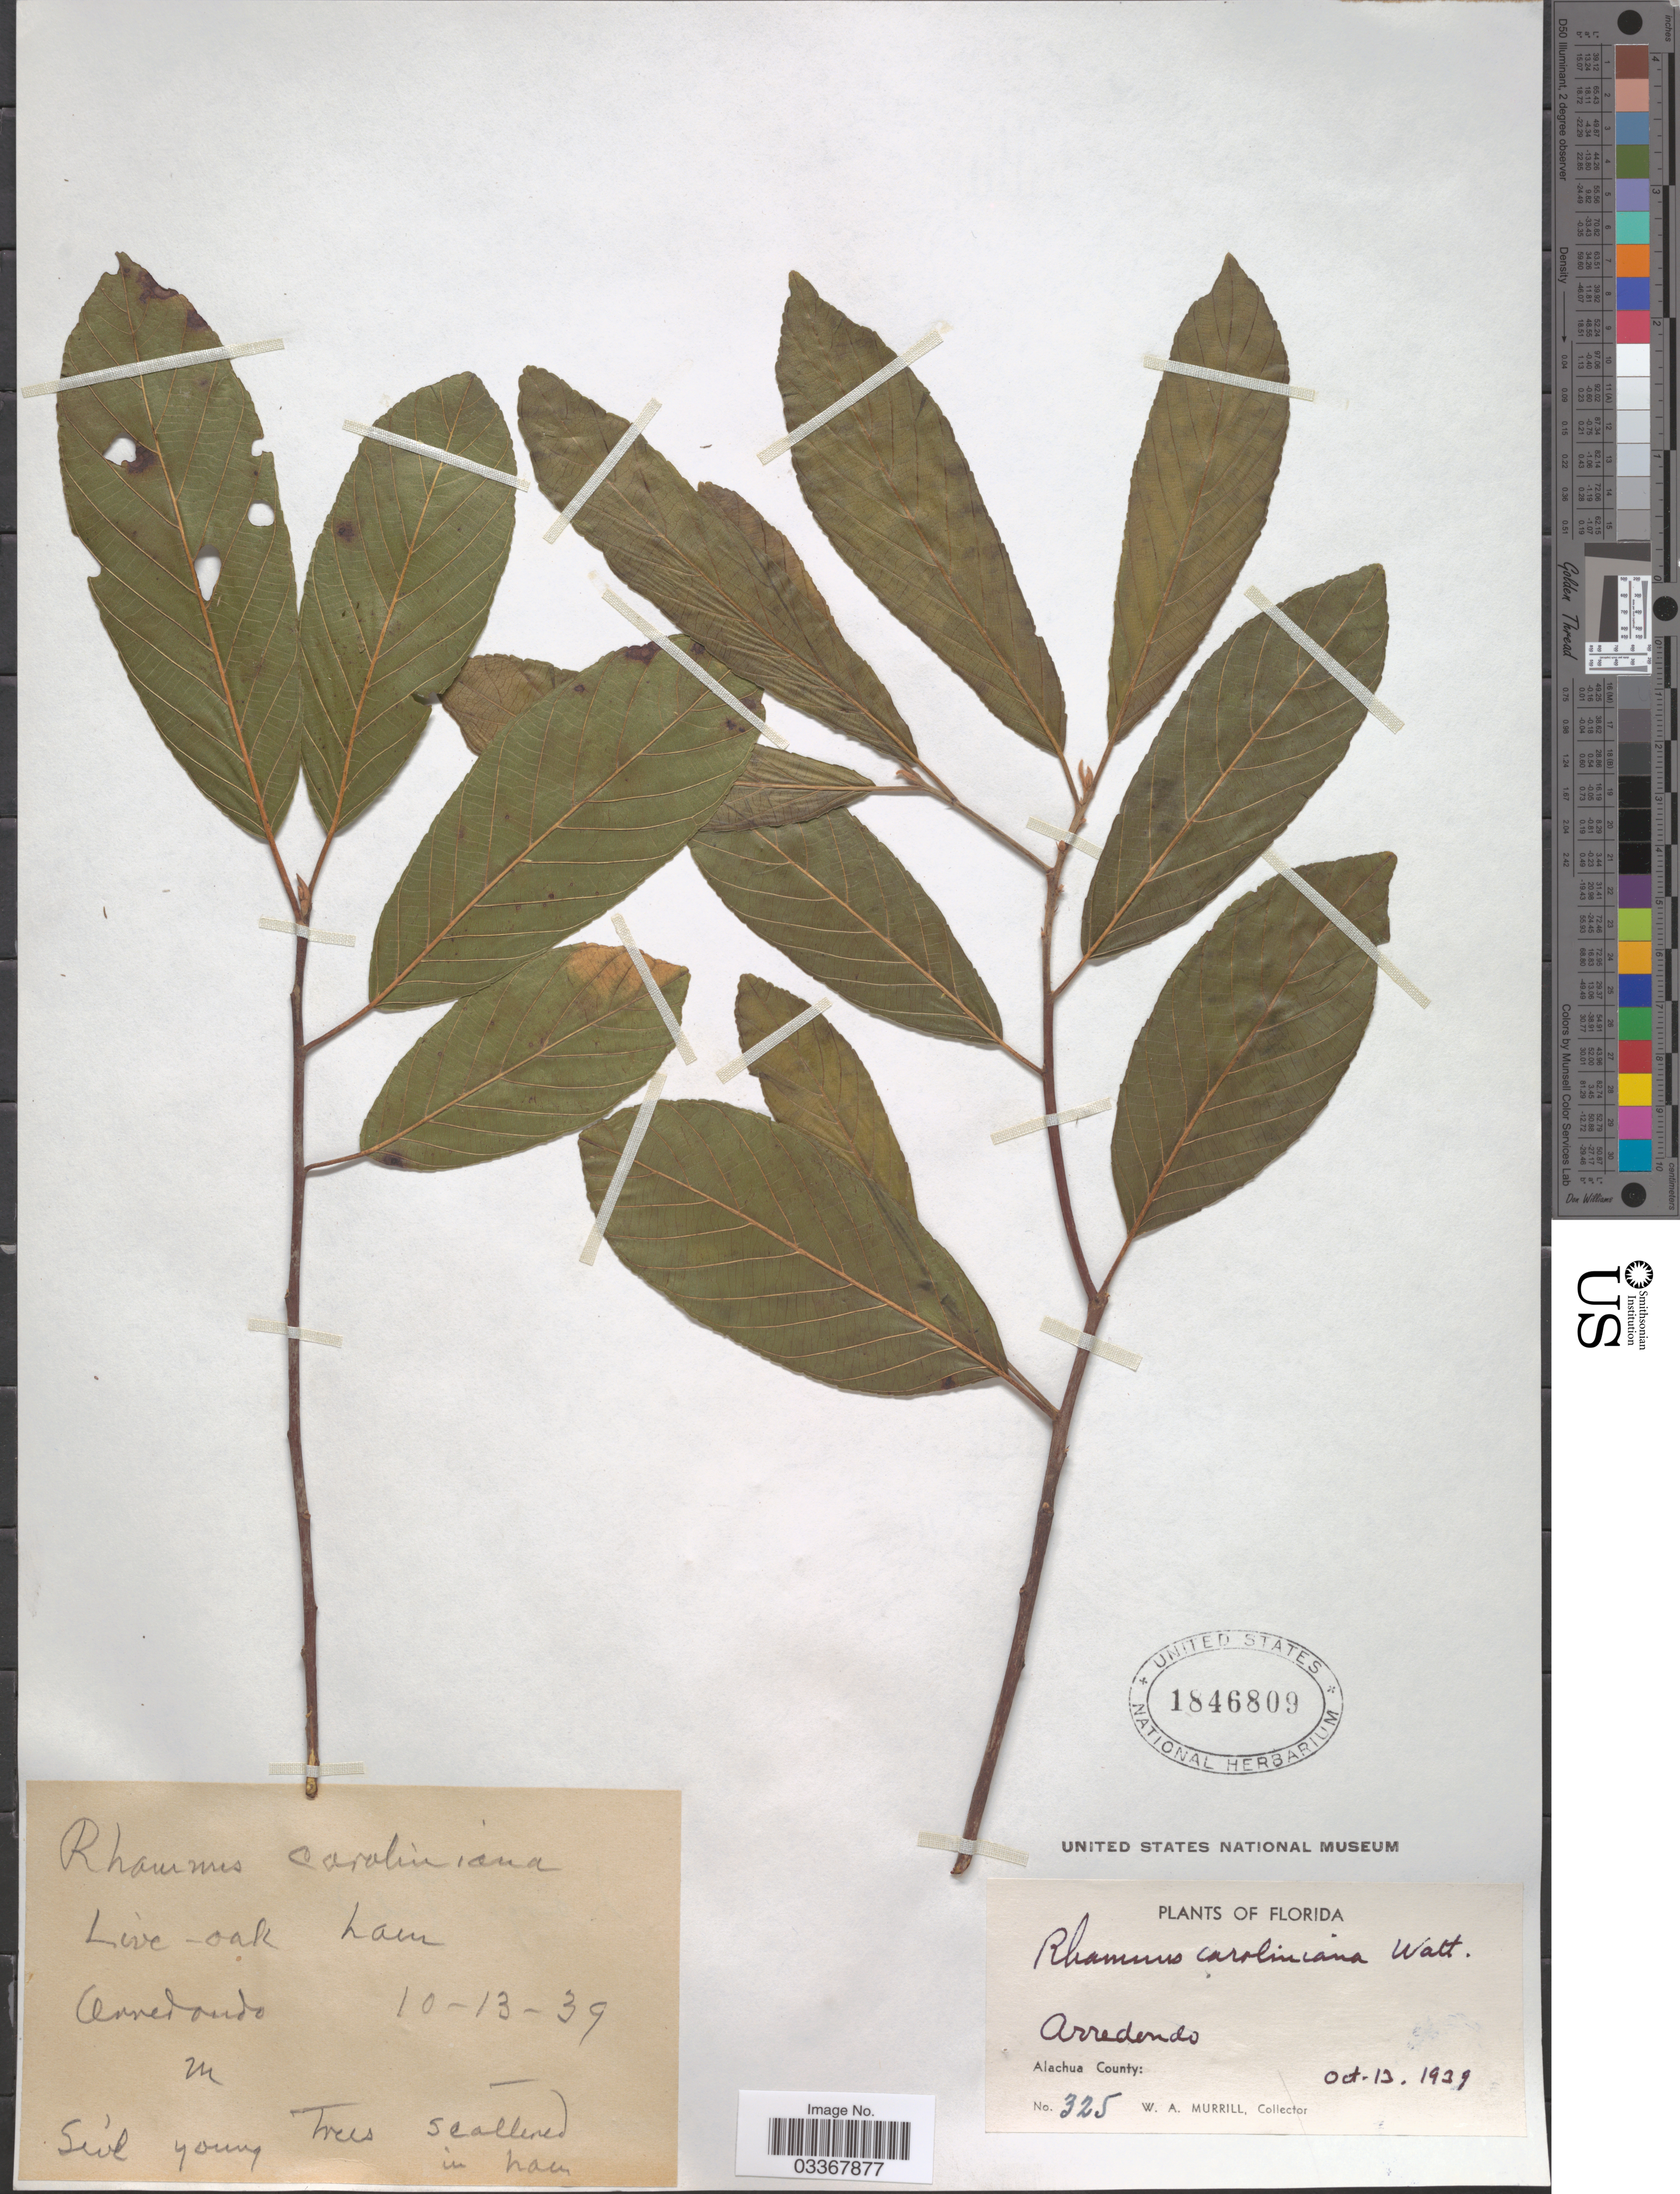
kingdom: Plantae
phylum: Tracheophyta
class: Magnoliopsida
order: Rosales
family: Rhamnaceae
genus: Frangula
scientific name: Frangula caroliniana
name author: (Walter) A. Gray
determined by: Strong, Mark T., (BOT), Smithsonian Institution - National Museum of Natural History (UNITED STATES)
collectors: W. A. Murrill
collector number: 325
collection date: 1939-10-13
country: United States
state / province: Florida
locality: Arredondo, Alachua County.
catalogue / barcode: US 1846809